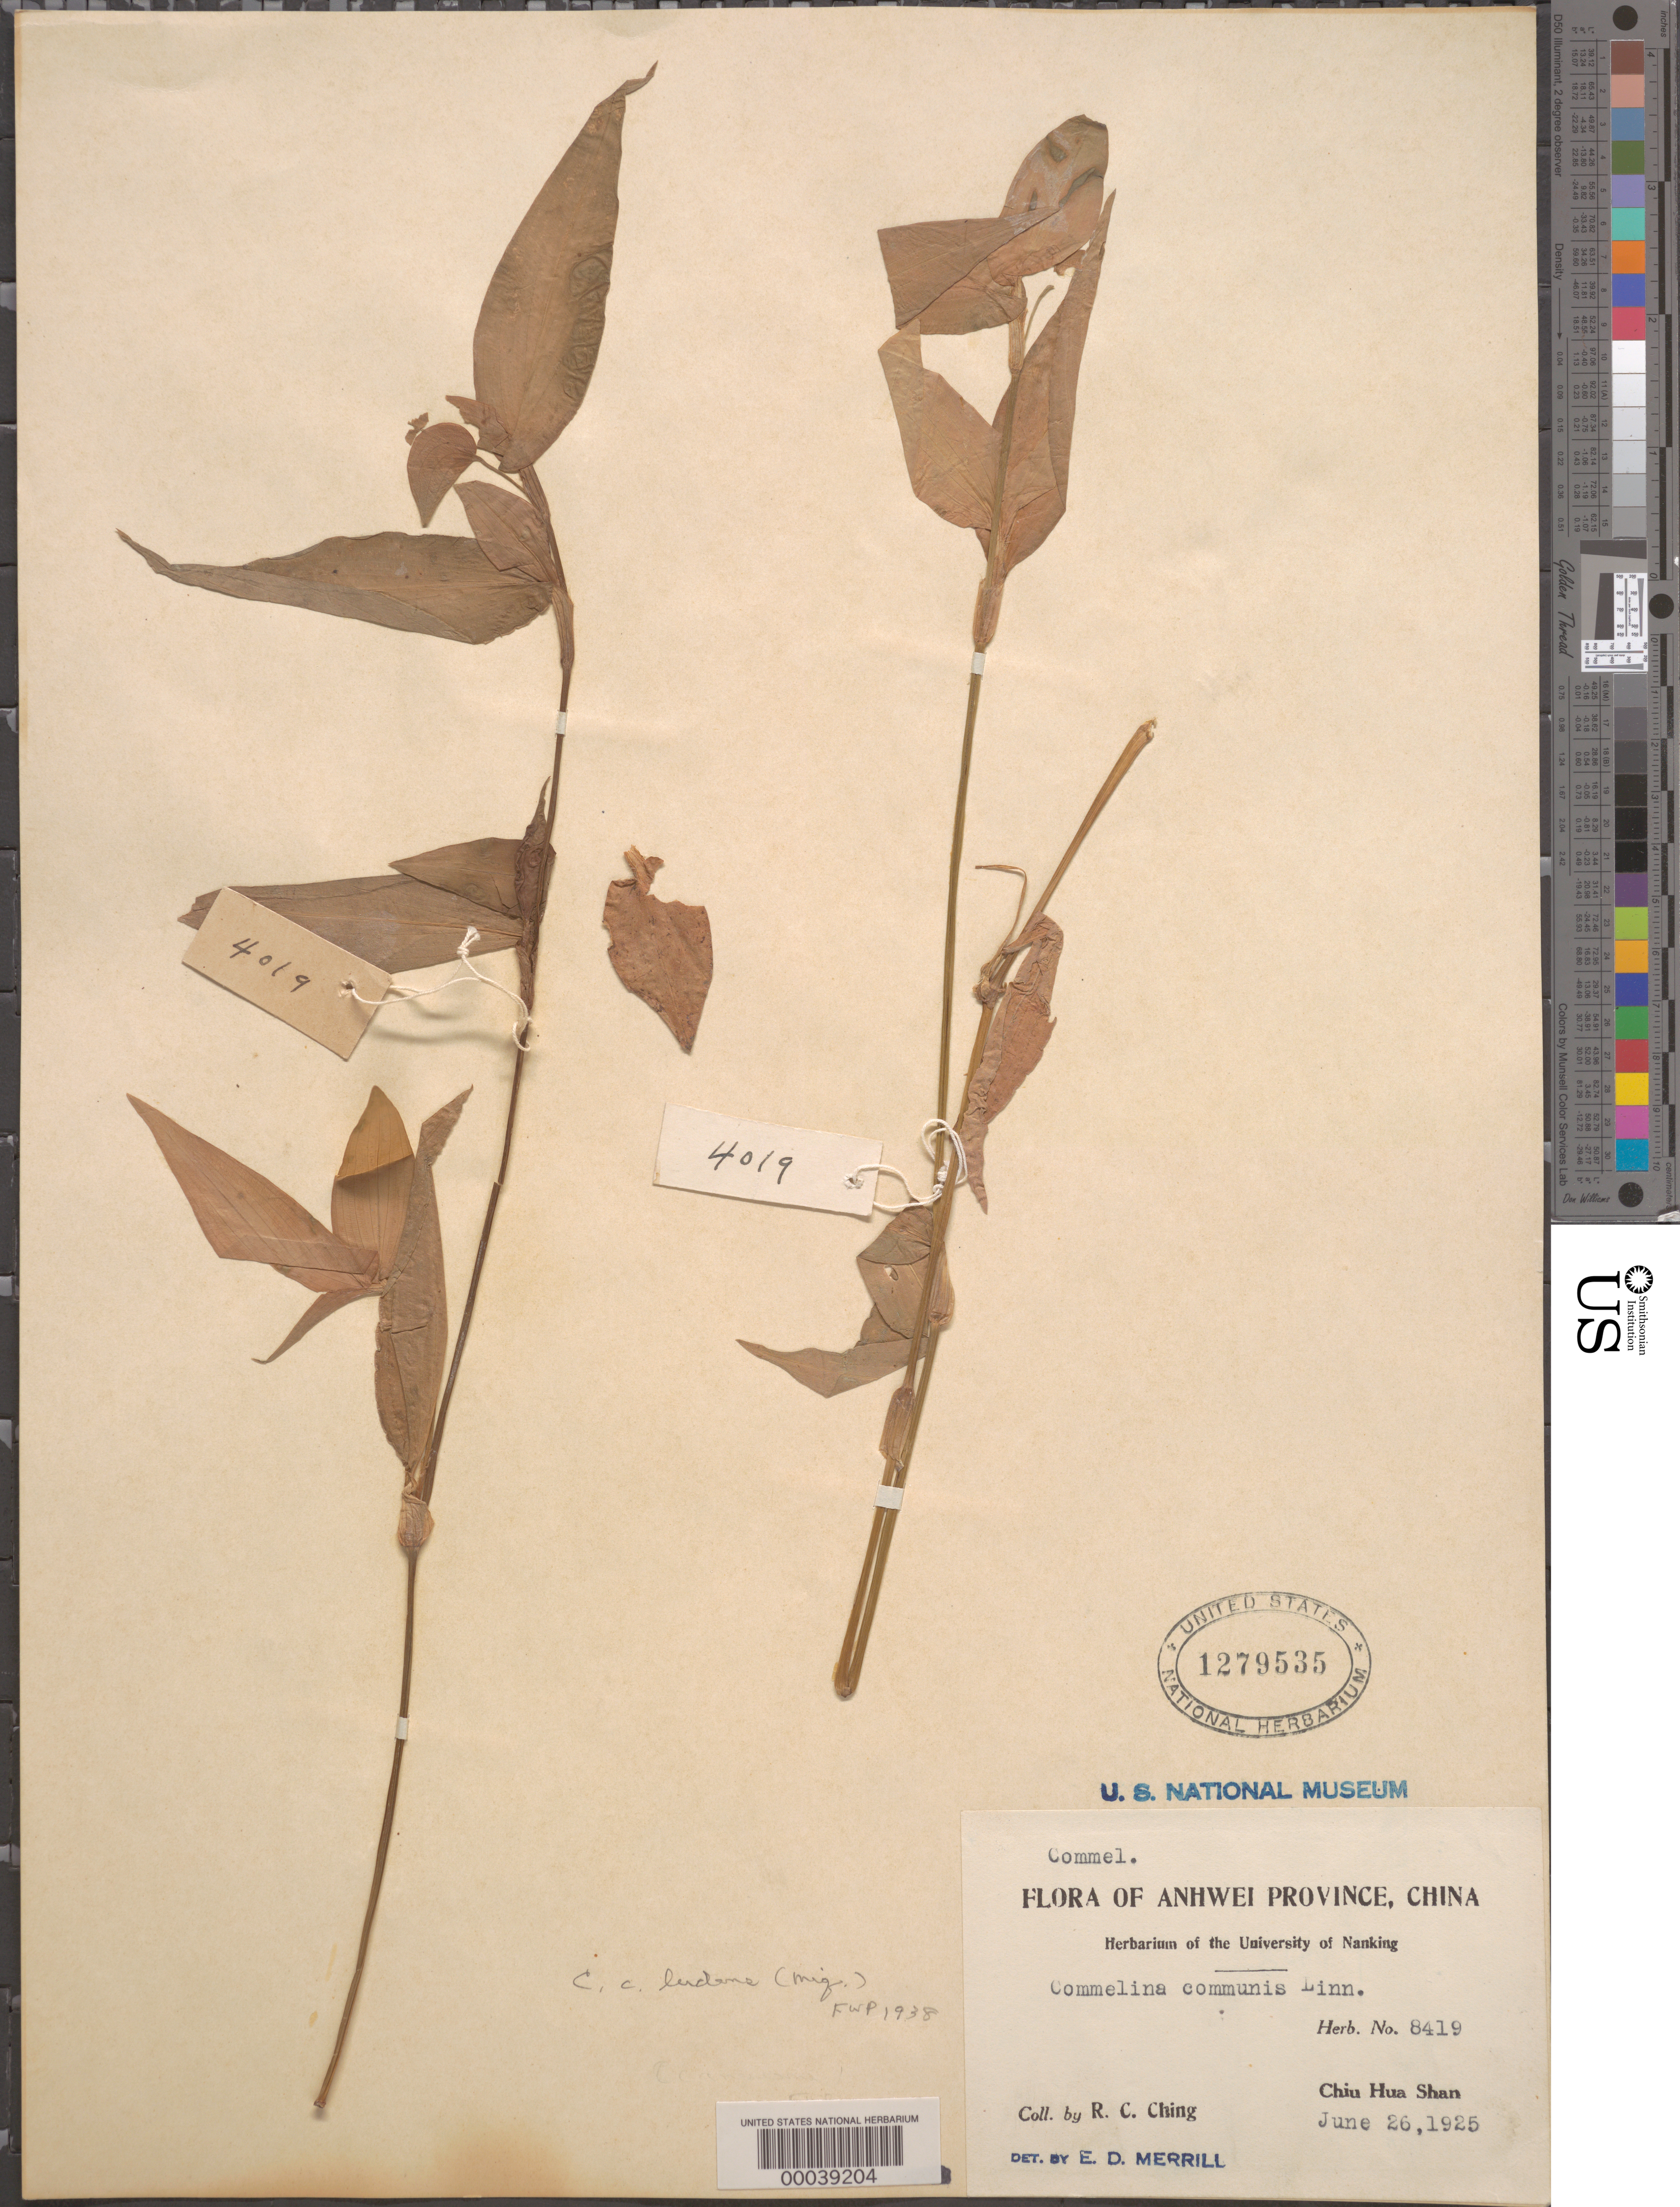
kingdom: Plantae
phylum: Tracheophyta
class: Liliopsida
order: Commelinales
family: Commelinaceae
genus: Commelina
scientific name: Commelina communis var. ludens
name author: (Miq.) C.B. Clarke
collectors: R. C. Ching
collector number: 8419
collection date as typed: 26 Jun 1925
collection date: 1925-06-26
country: China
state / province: Anhui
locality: Chiu hua shan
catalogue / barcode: US 1279535